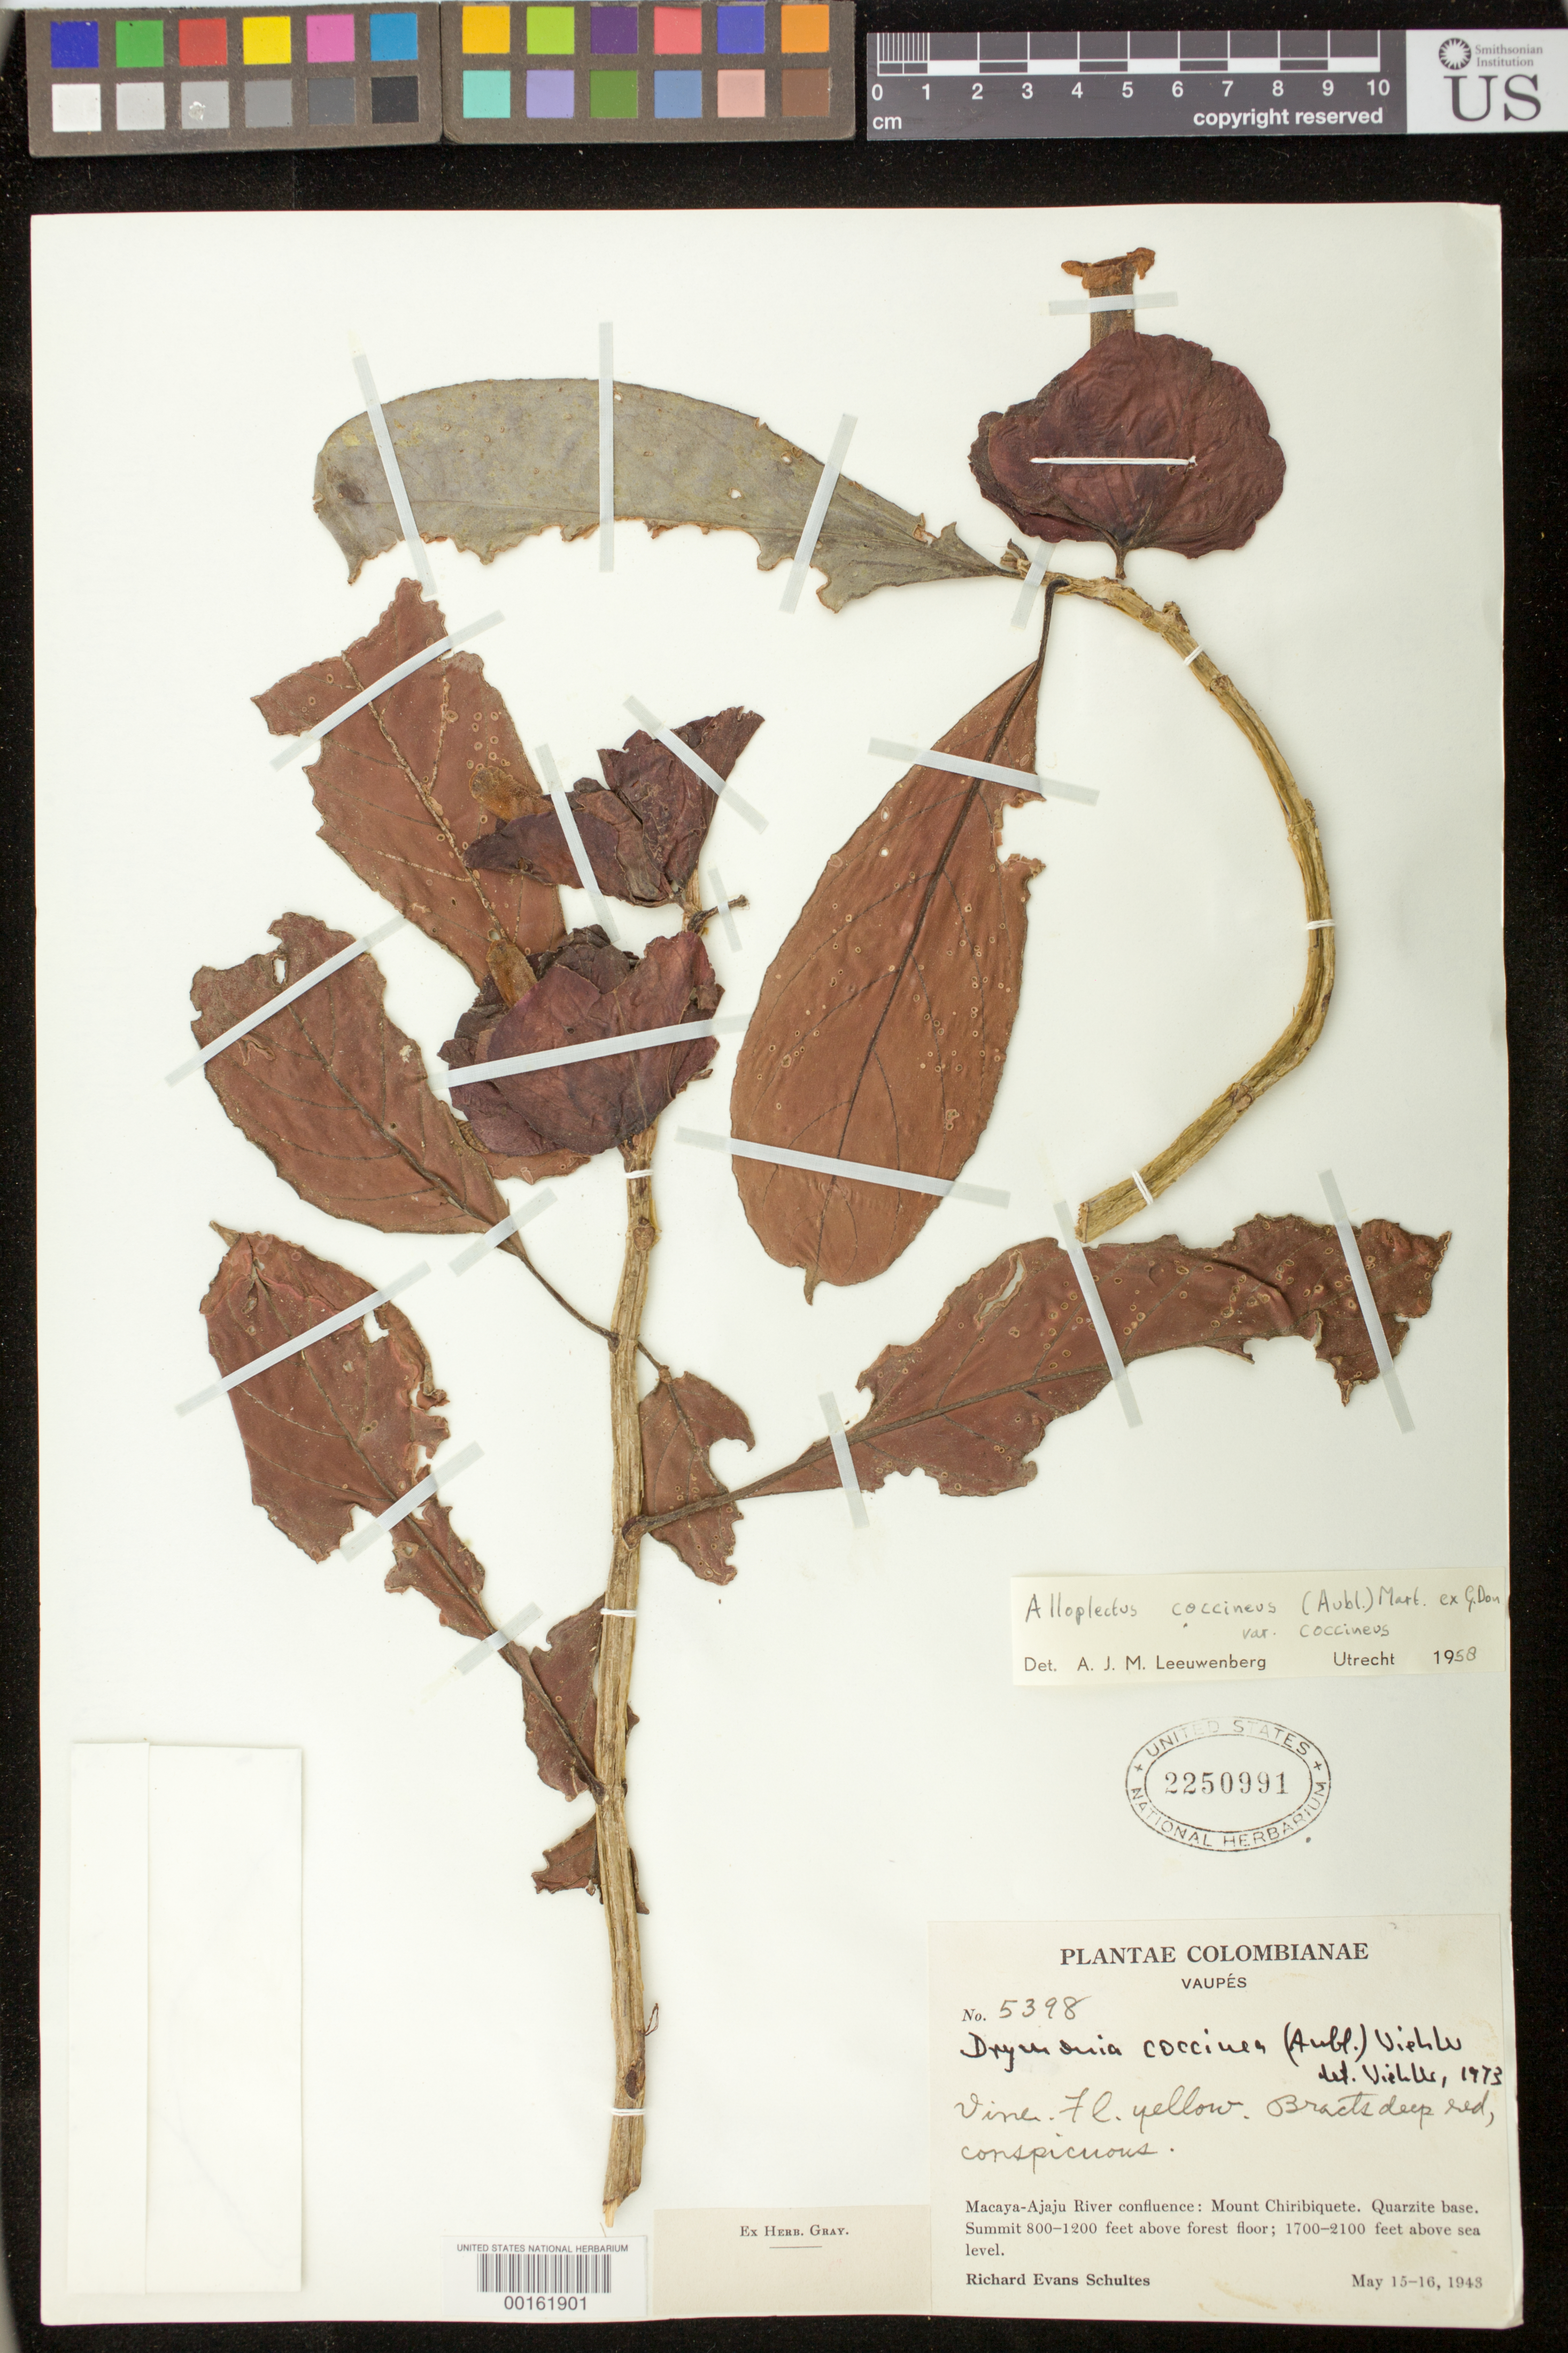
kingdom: Plantae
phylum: Tracheophyta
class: Magnoliopsida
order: Lamiales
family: Gesneriaceae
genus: Drymonia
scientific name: Drymonia coccinea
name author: (Aubl.) Wiehler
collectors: R. E. Schultes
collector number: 5398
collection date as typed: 15-16 May 1943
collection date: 1943-05-15/1943-05-16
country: Colombia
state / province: Vaupés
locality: Macaya - Ajaju River confluence, Mount Chiribiquete, quarzite base summit 800-1200 feet above forest floor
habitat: Quarzite base, summit 800-1200 feet above forest floor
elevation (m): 518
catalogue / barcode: US 2250991